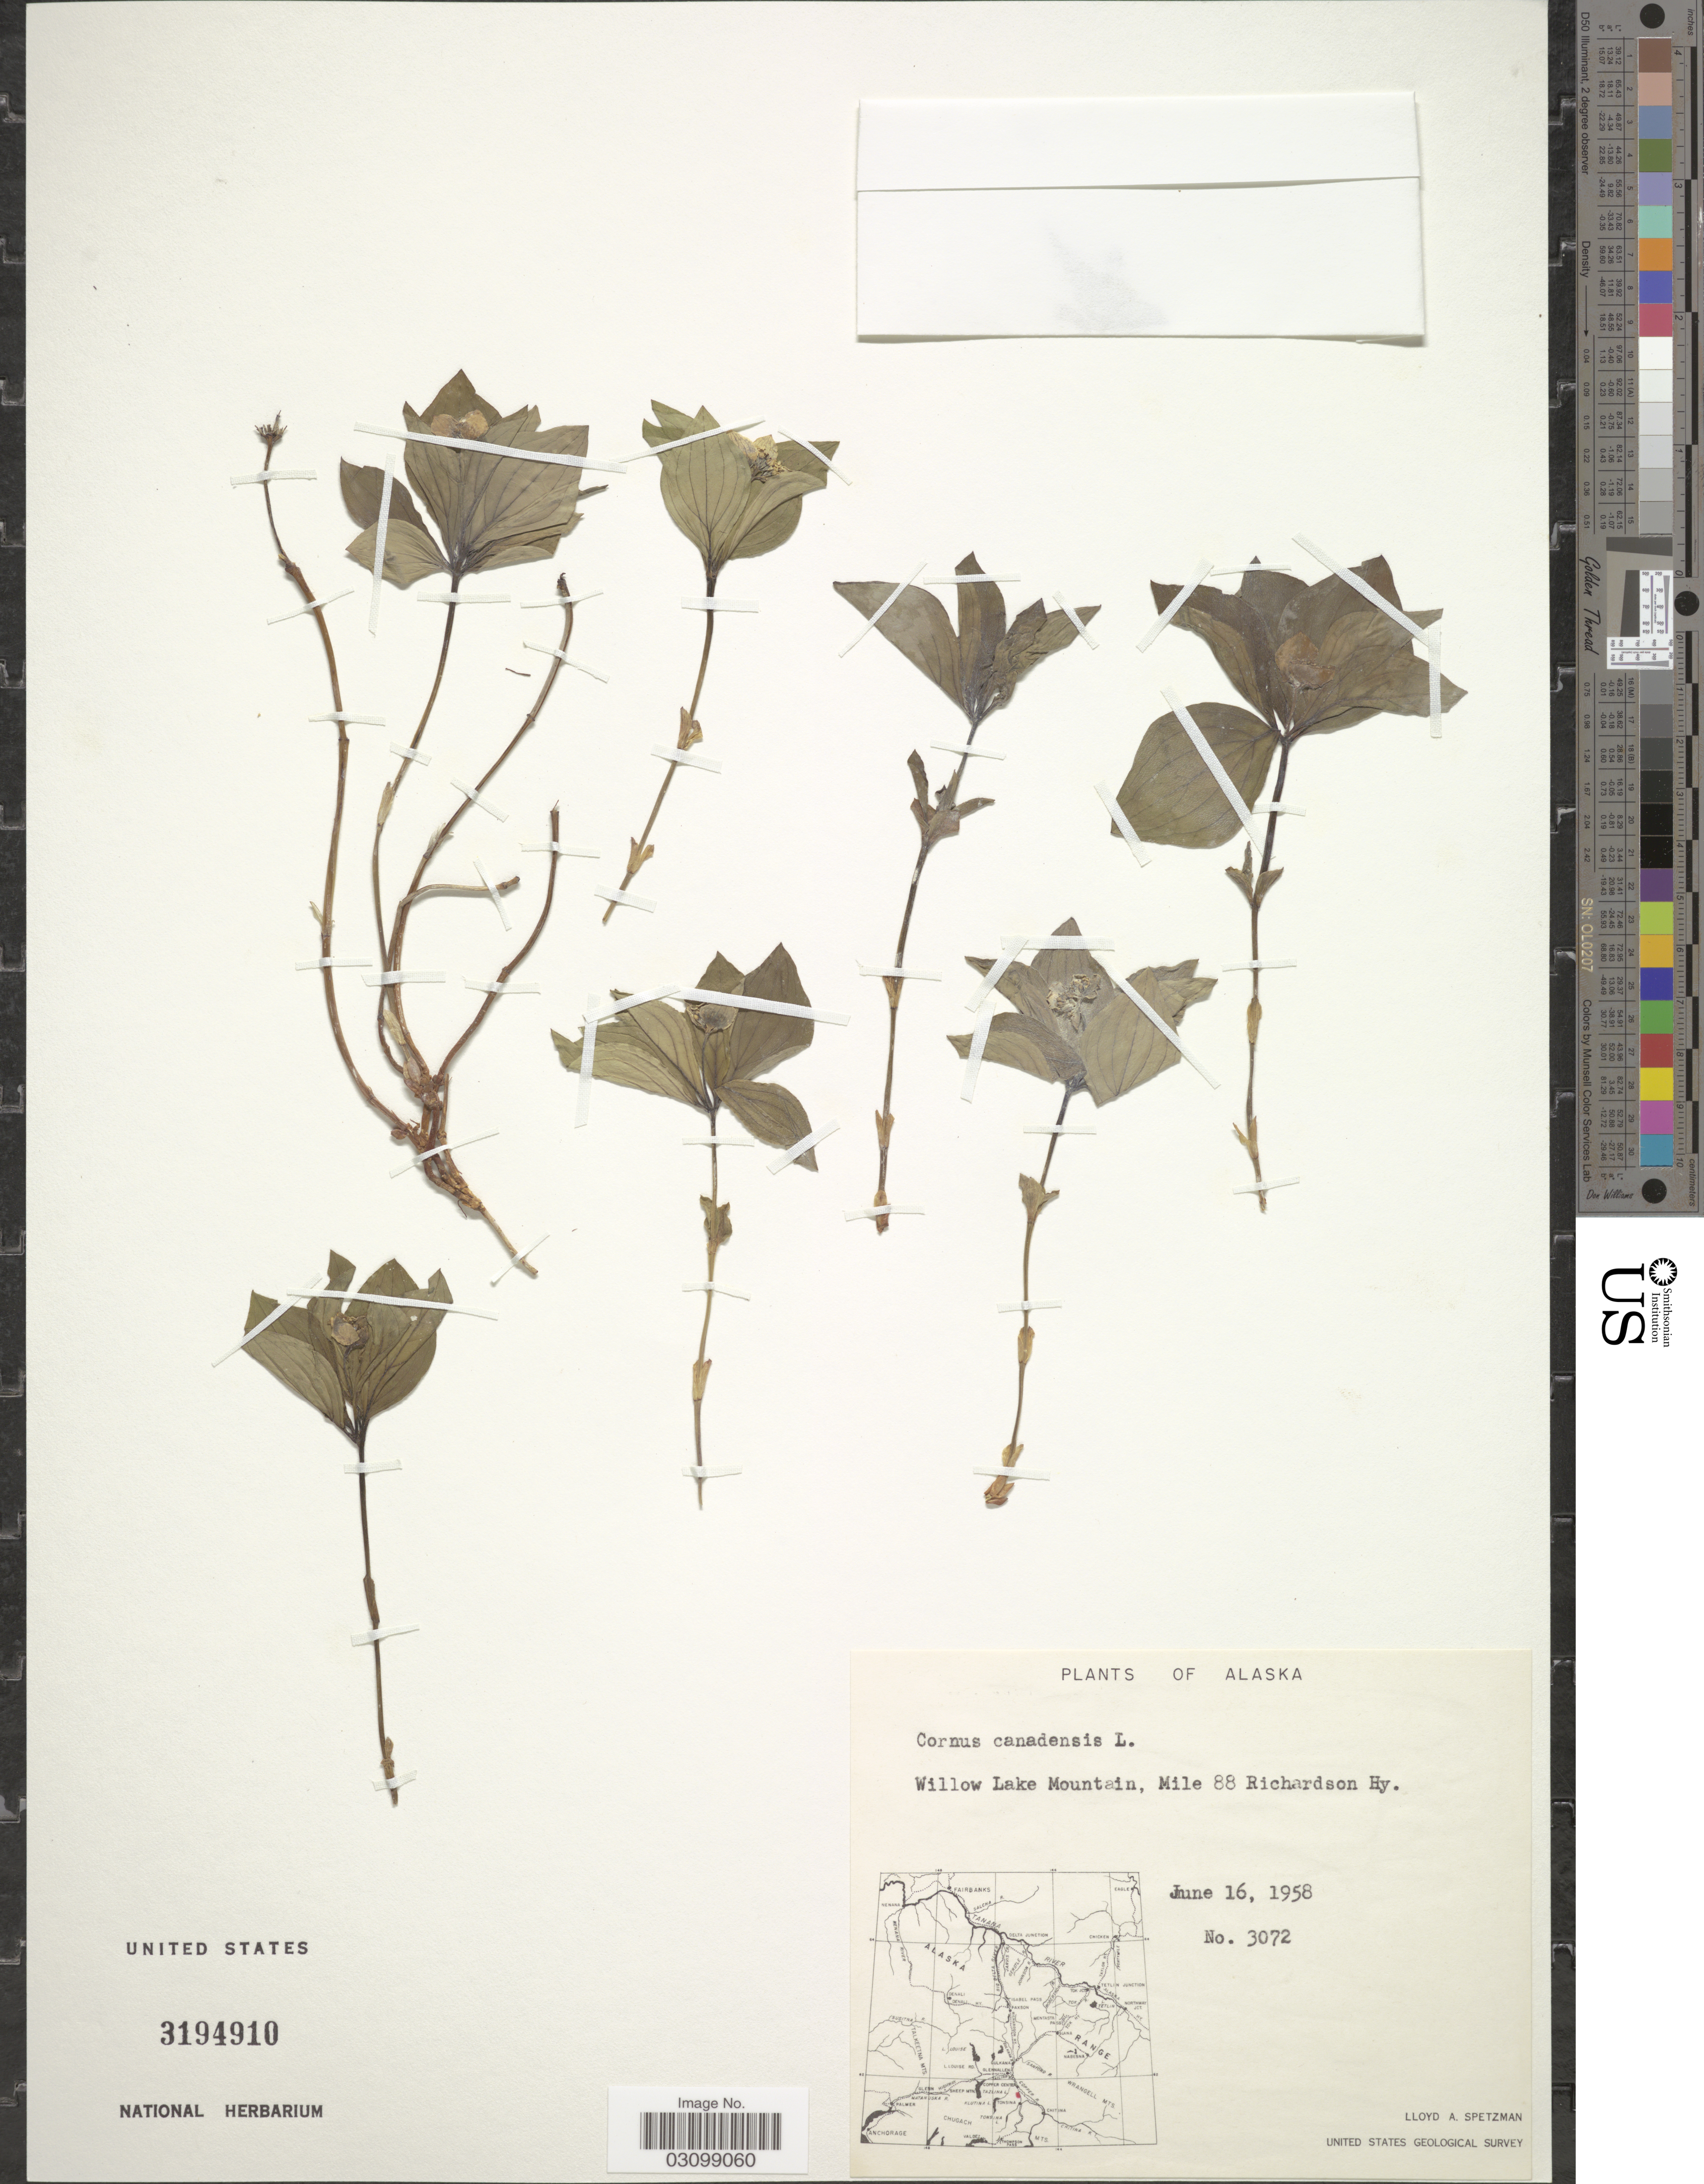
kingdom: Plantae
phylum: Tracheophyta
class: Magnoliopsida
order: Cornales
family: Cornaceae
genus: Cornus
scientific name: Cornus canadensis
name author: L.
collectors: L. Spetzman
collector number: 3072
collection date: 1958-06-16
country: United States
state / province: Alaska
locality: Willow Lake Mountain, Mile 88 Richardson Hy.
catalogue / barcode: US 3194910